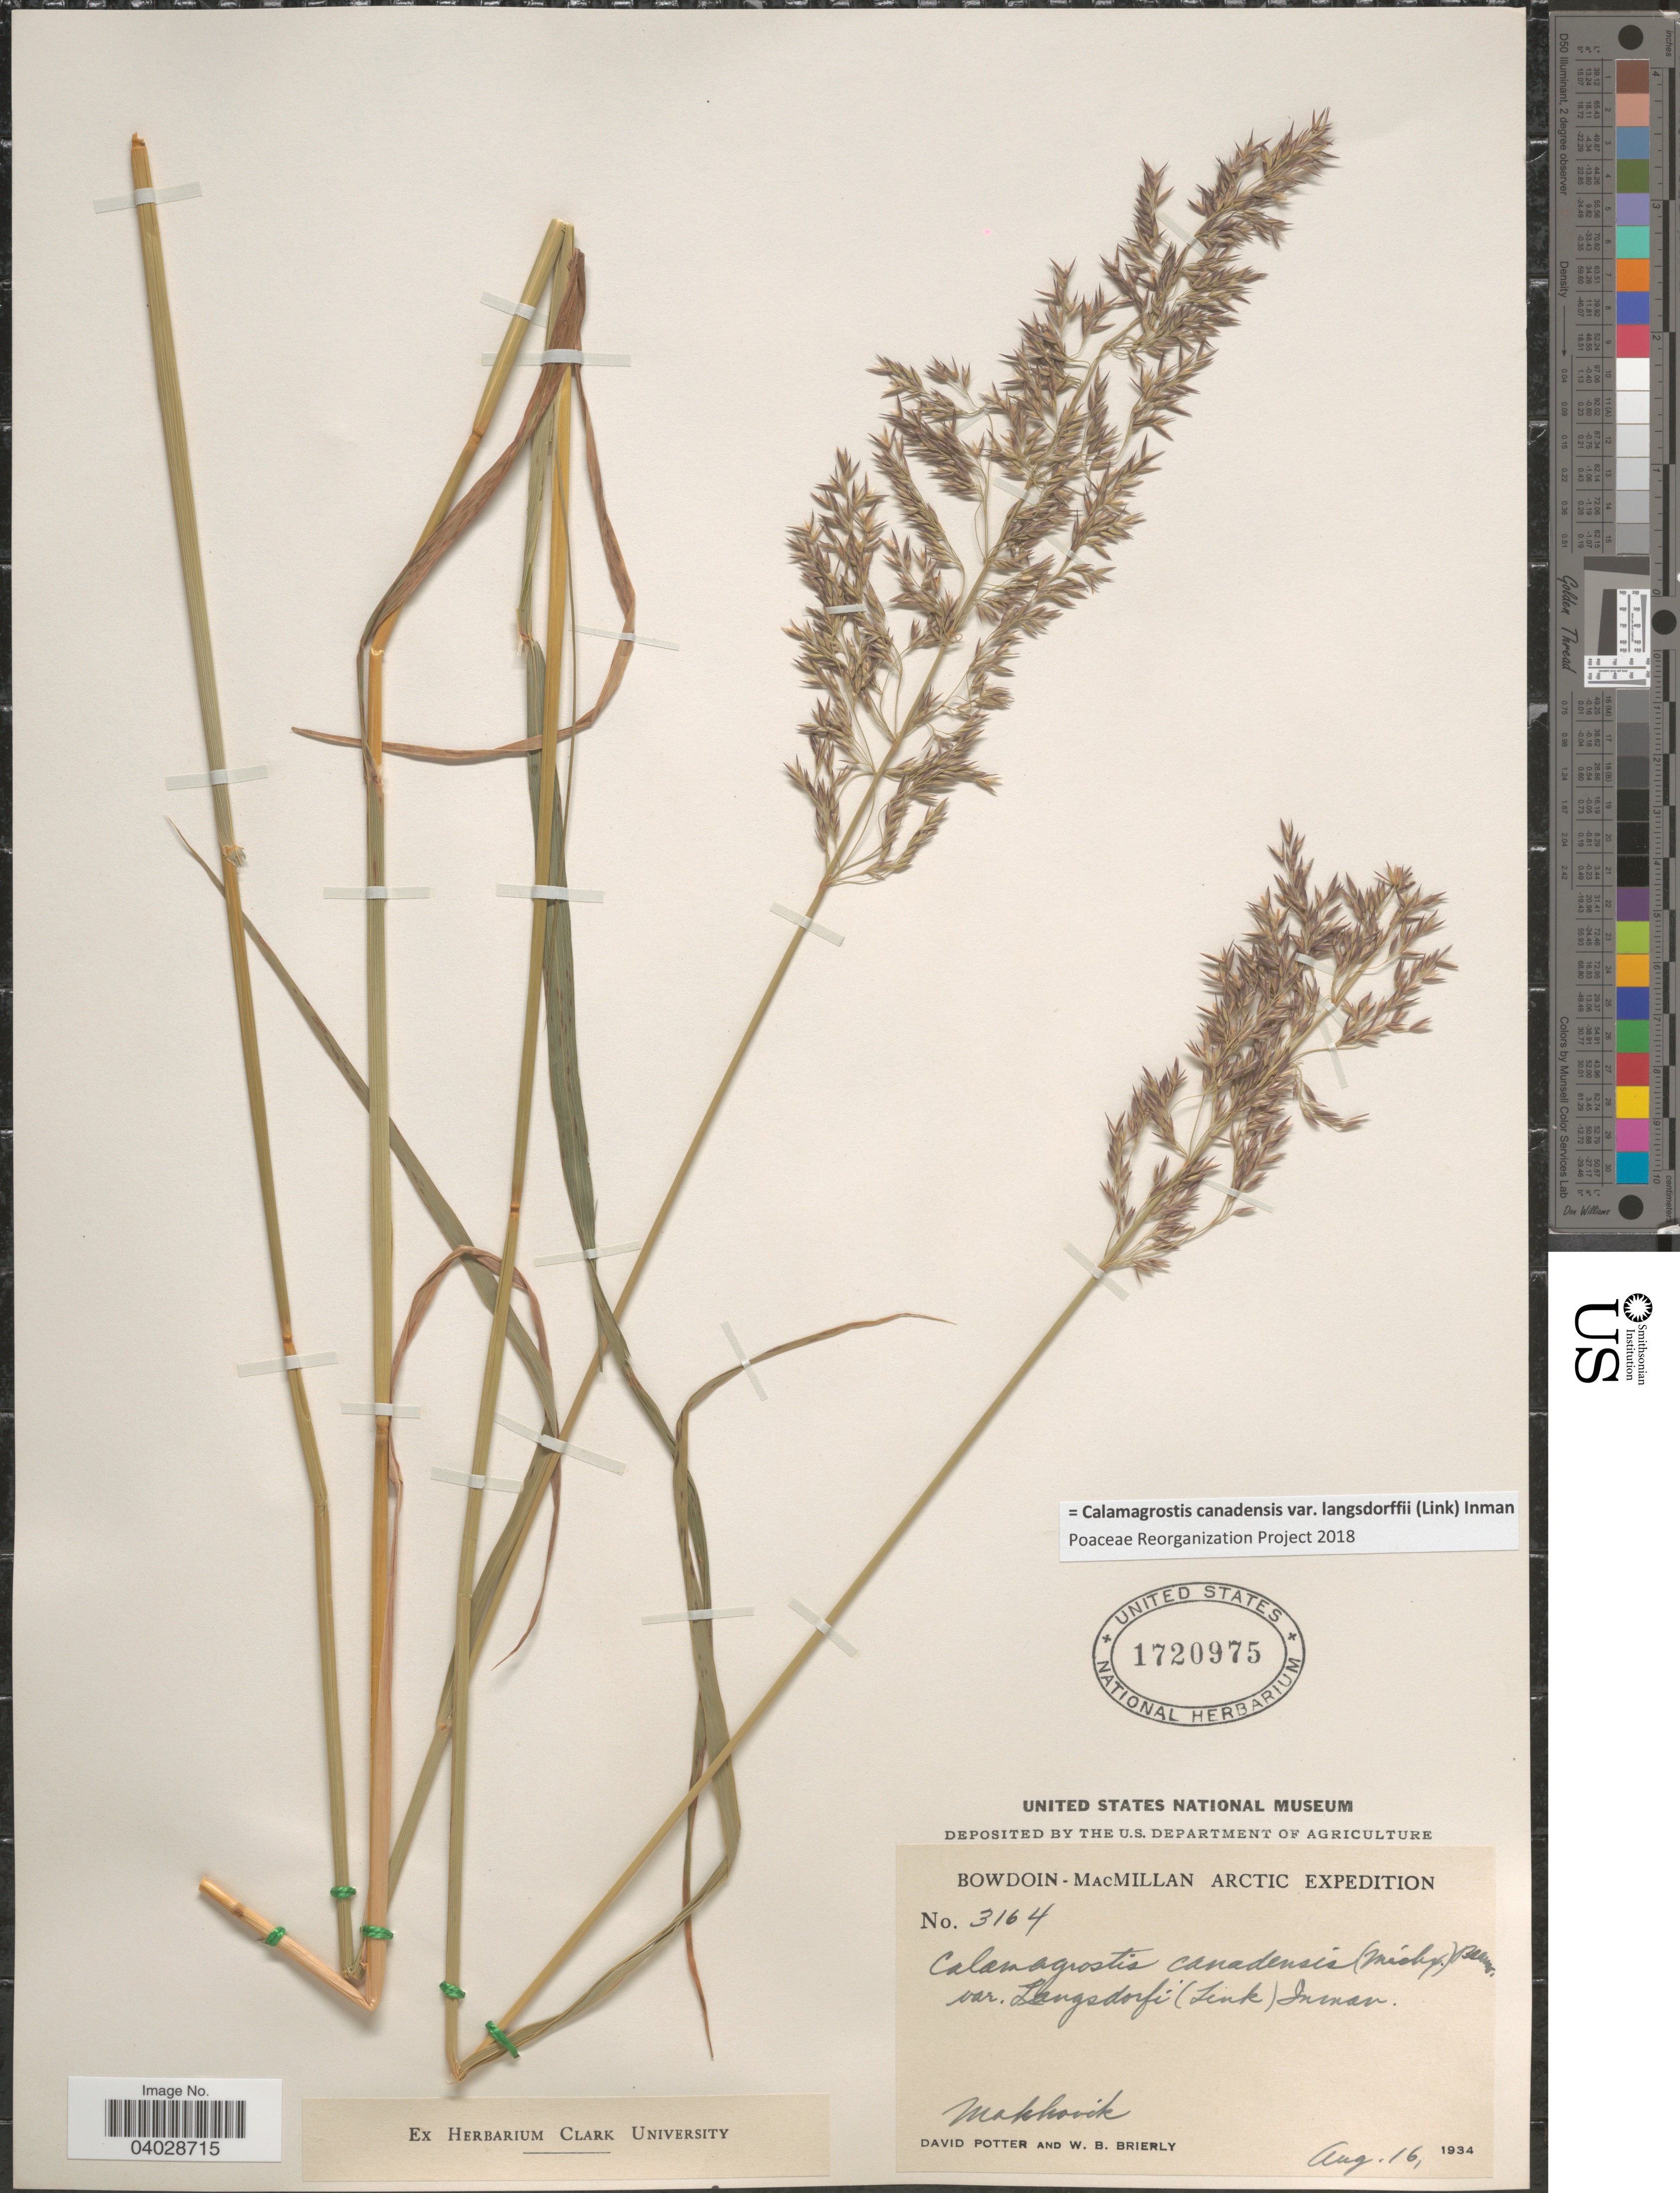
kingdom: Plantae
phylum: Tracheophyta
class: Liliopsida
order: Poales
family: Poaceae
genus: Calamagrostis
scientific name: Calamagrostis canadensis var. langsdorffii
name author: (Link) Inman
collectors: D. Potter & W. Brierly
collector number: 3164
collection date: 1934-08-16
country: Canada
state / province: Newfoundland and Labrador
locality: Makhovik.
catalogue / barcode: US 1720975